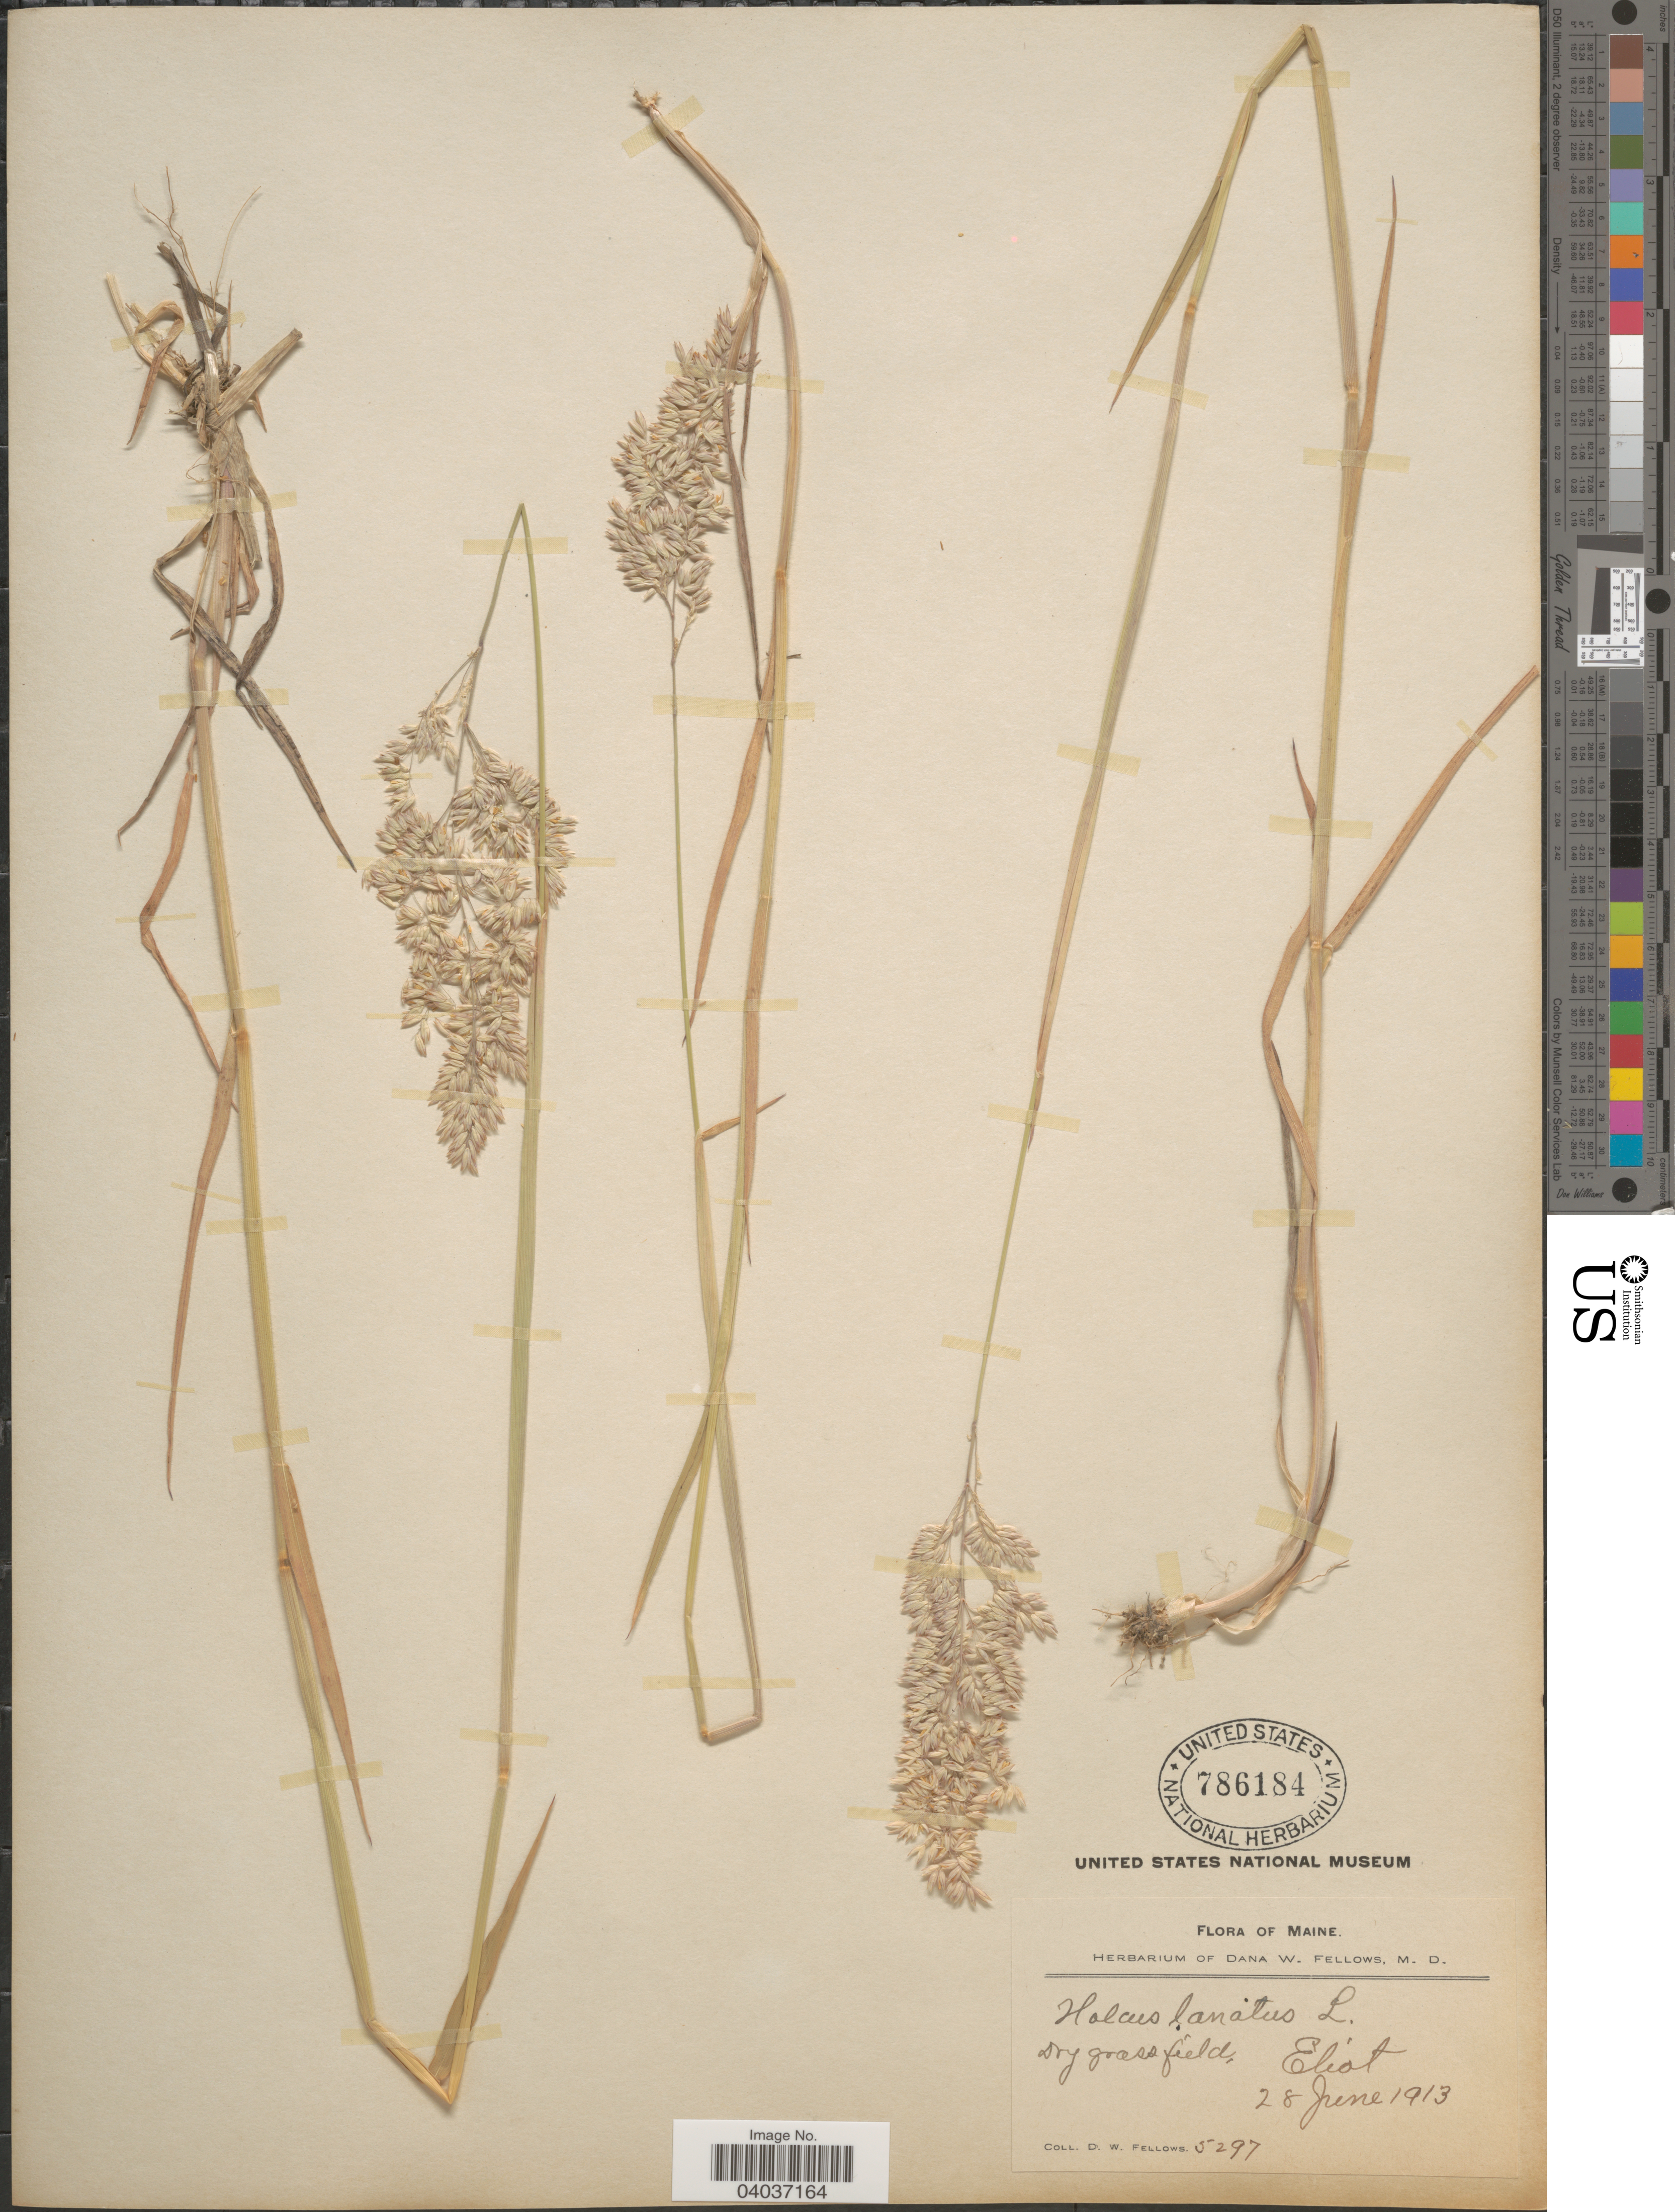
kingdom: Plantae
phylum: Tracheophyta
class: Liliopsida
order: Poales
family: Poaceae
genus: Holcus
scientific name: Holcus lanatus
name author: L.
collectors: D. W. Fellows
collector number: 5297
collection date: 1913-06-28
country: United States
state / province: Maine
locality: Eliot.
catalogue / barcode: US 786184